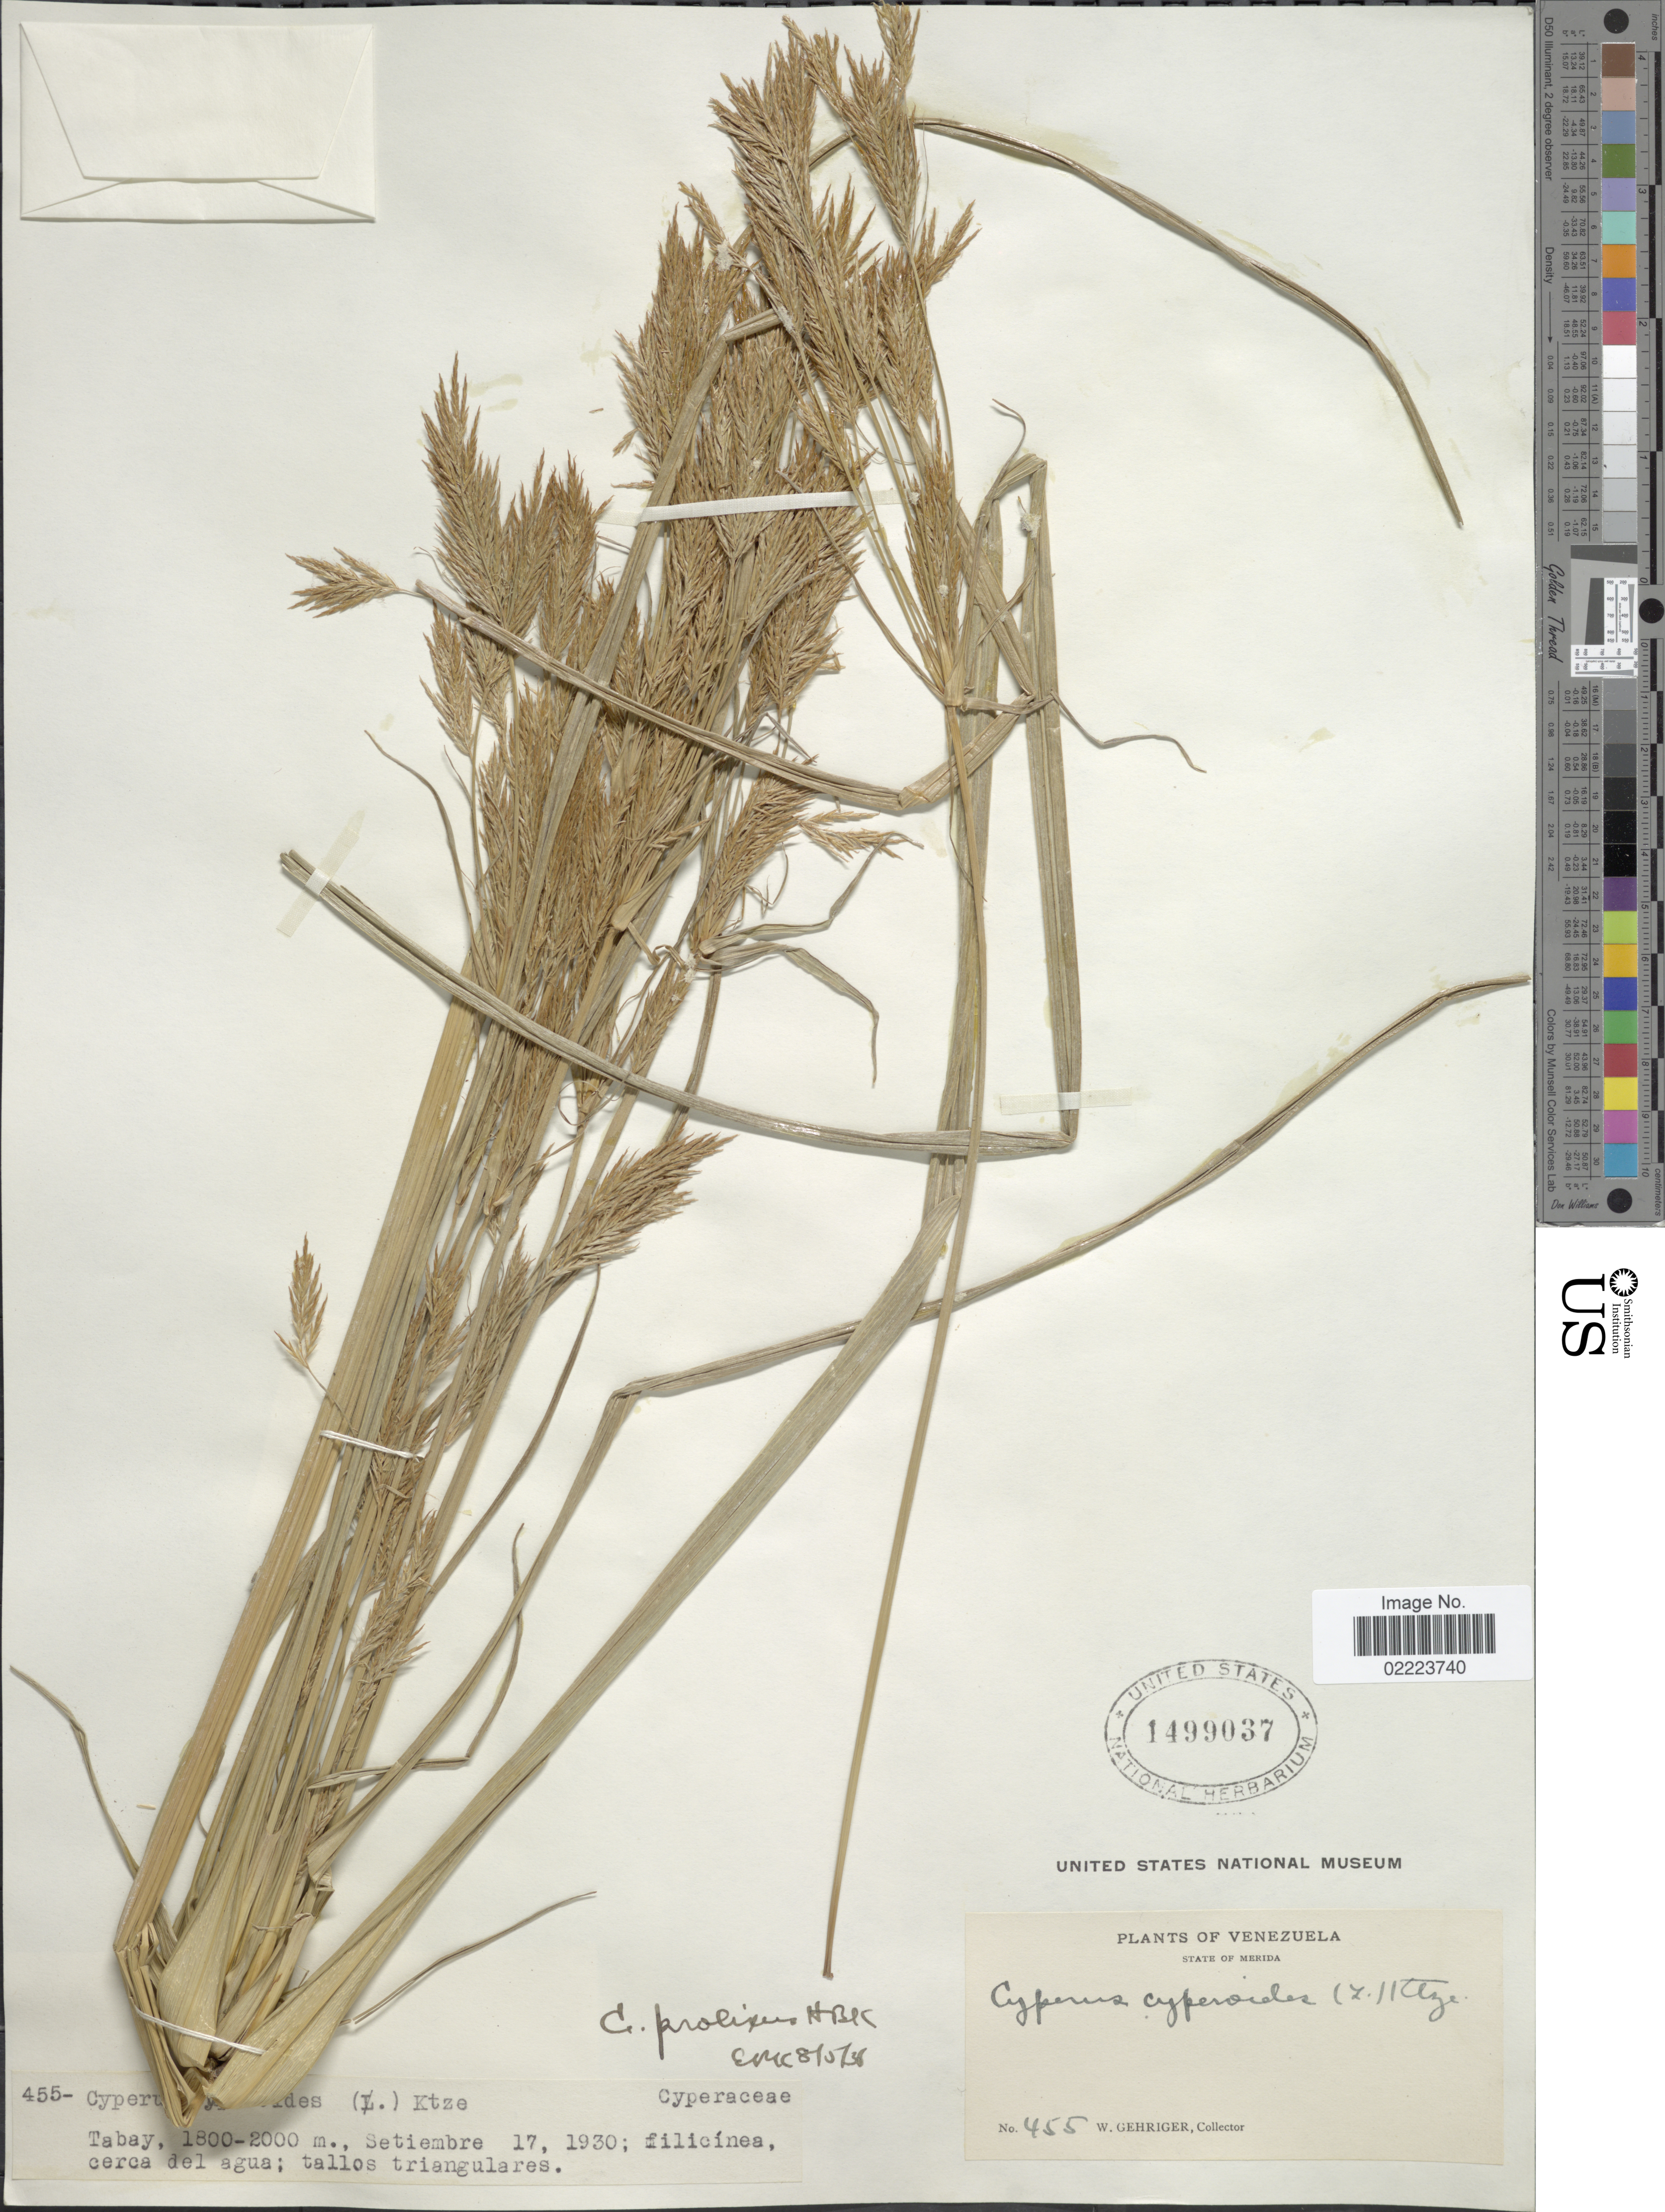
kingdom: Plantae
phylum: Tracheophyta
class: Liliopsida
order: Poales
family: Cyperaceae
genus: Cyperus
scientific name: Cyperus prolixus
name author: Kunth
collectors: W. Gehriger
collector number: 455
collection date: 1930-09-17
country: Venezuela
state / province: Mérida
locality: Tabay, cerca del agua, tallus triangulares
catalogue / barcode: US 1499037